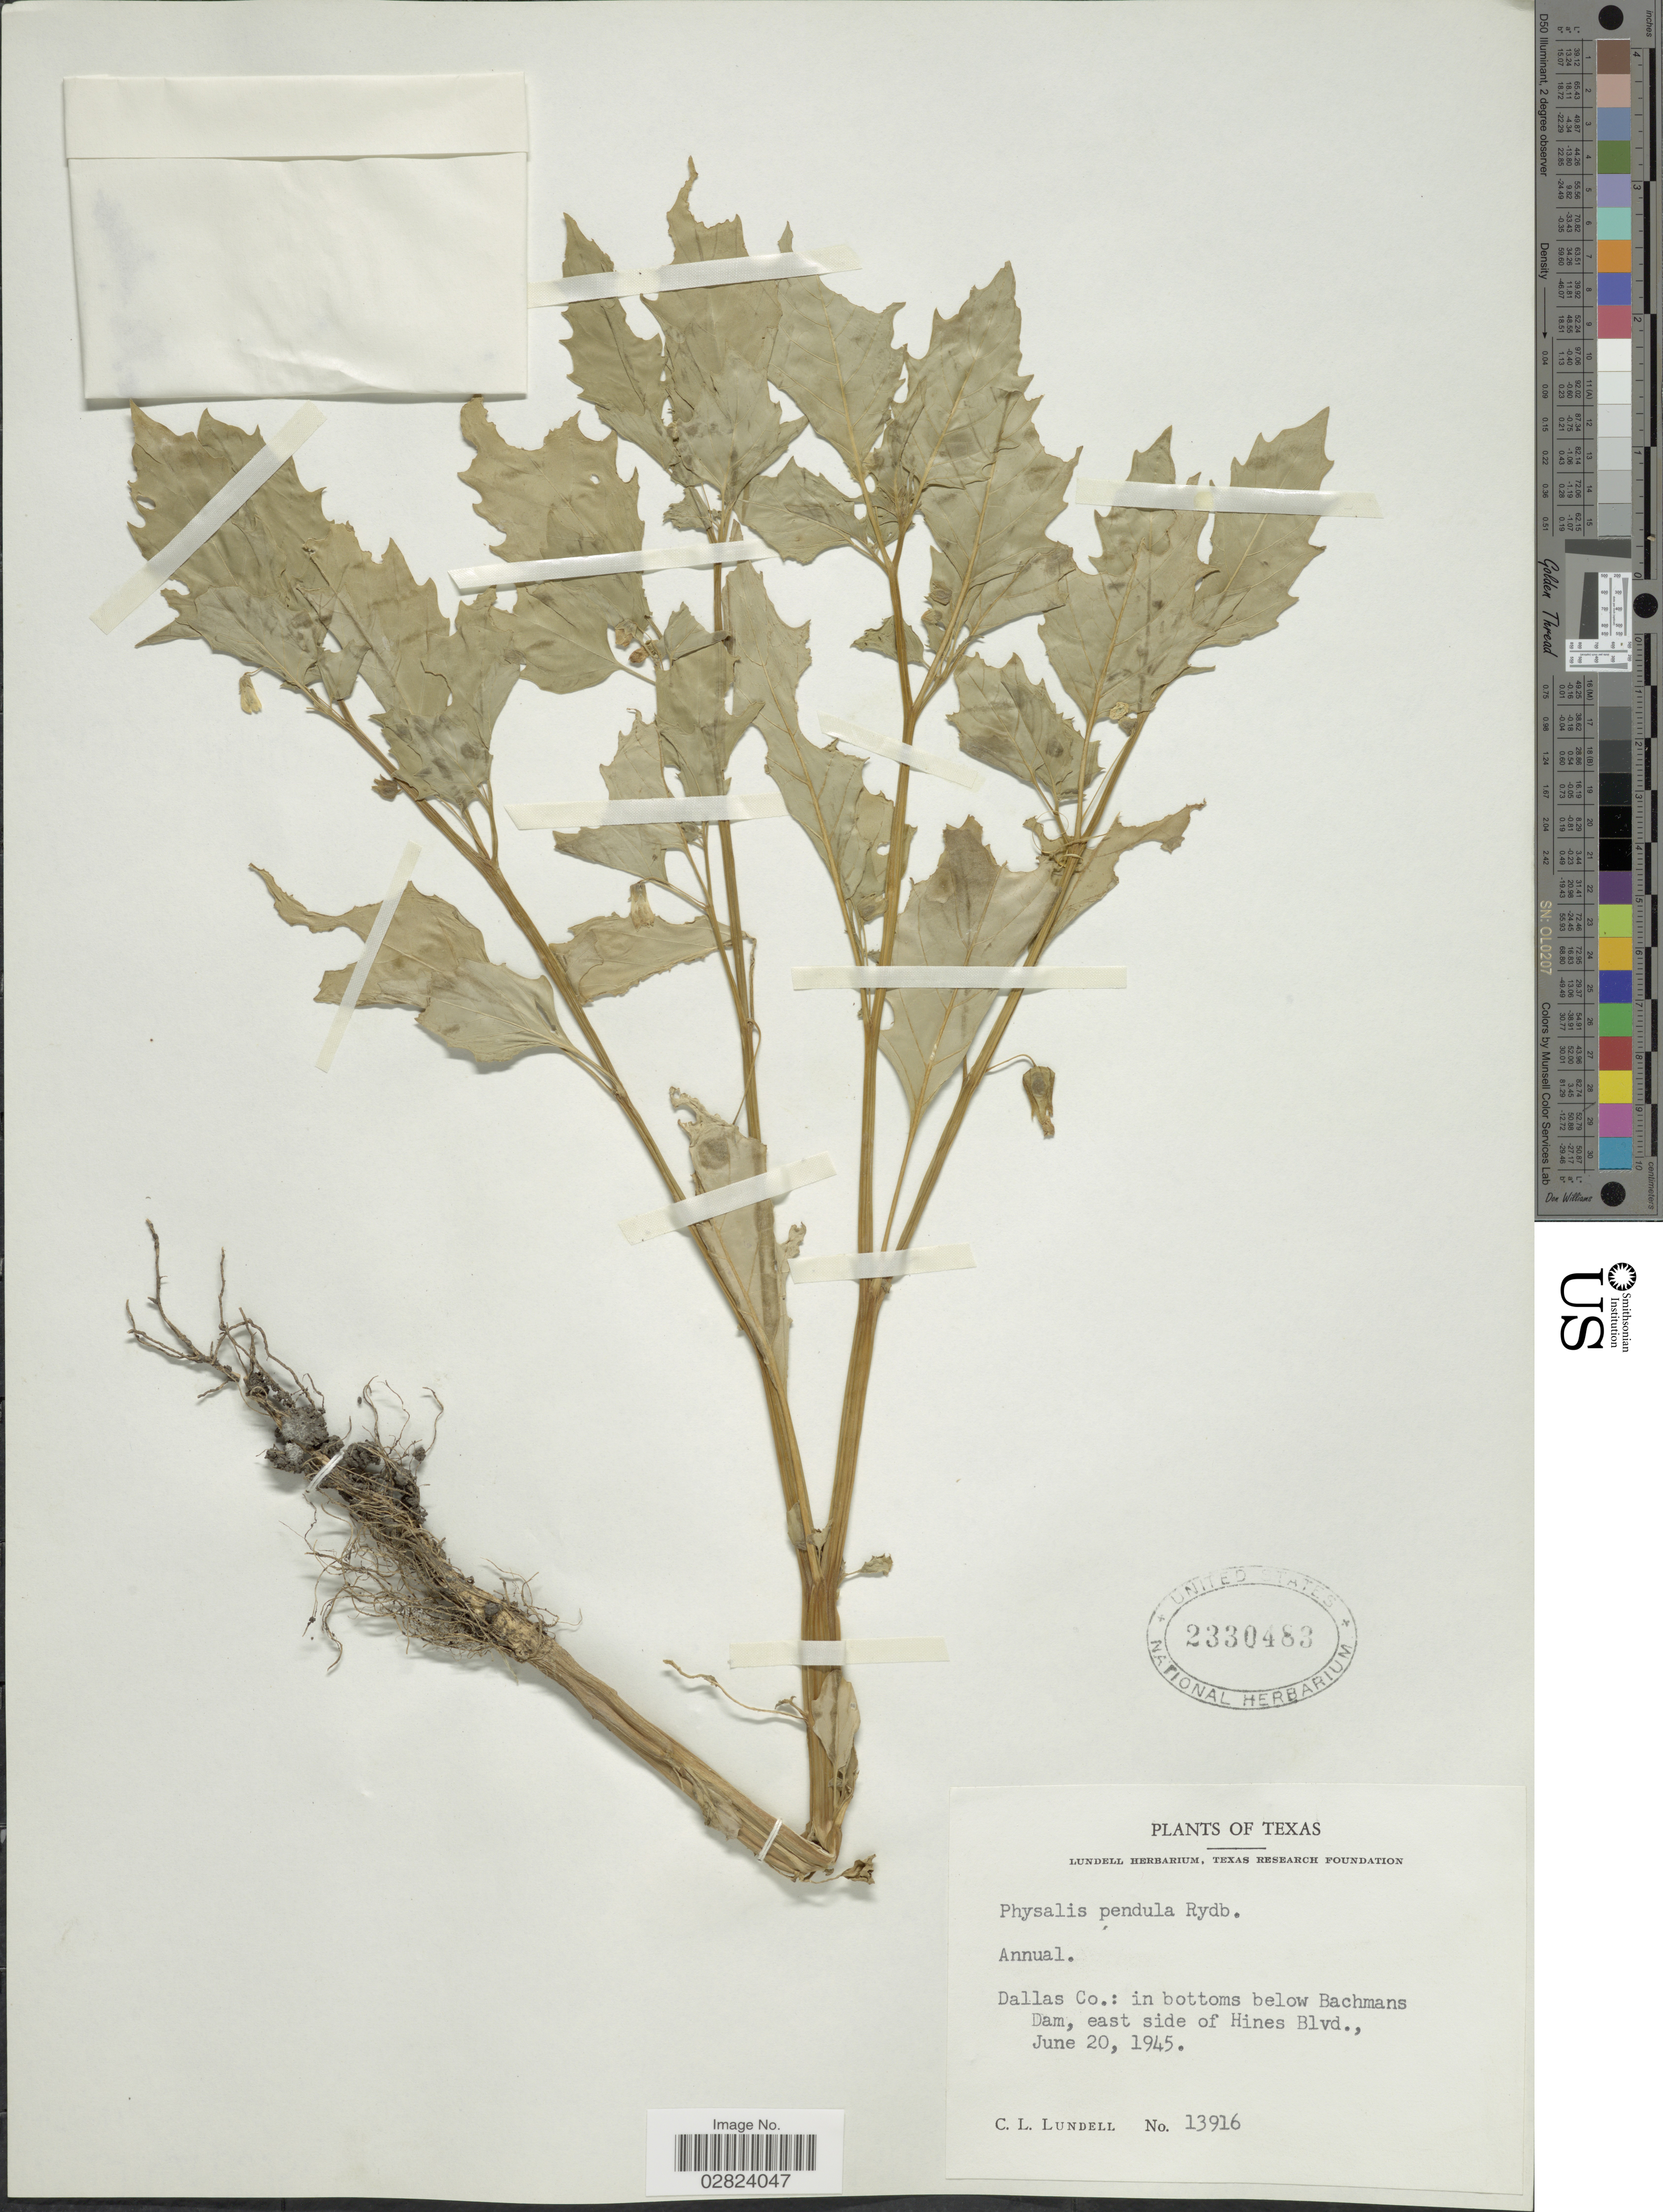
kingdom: Plantae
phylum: Tracheophyta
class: Magnoliopsida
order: Solanales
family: Solanaceae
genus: Physalis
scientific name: Physalis pendula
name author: Rydb.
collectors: C. L. Lundell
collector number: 13916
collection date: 1945-06-20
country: United States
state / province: Texas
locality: Dallas Co.: in bottoms below Bachmans Dam, east side of Hines Blvd.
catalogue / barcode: US 2330483